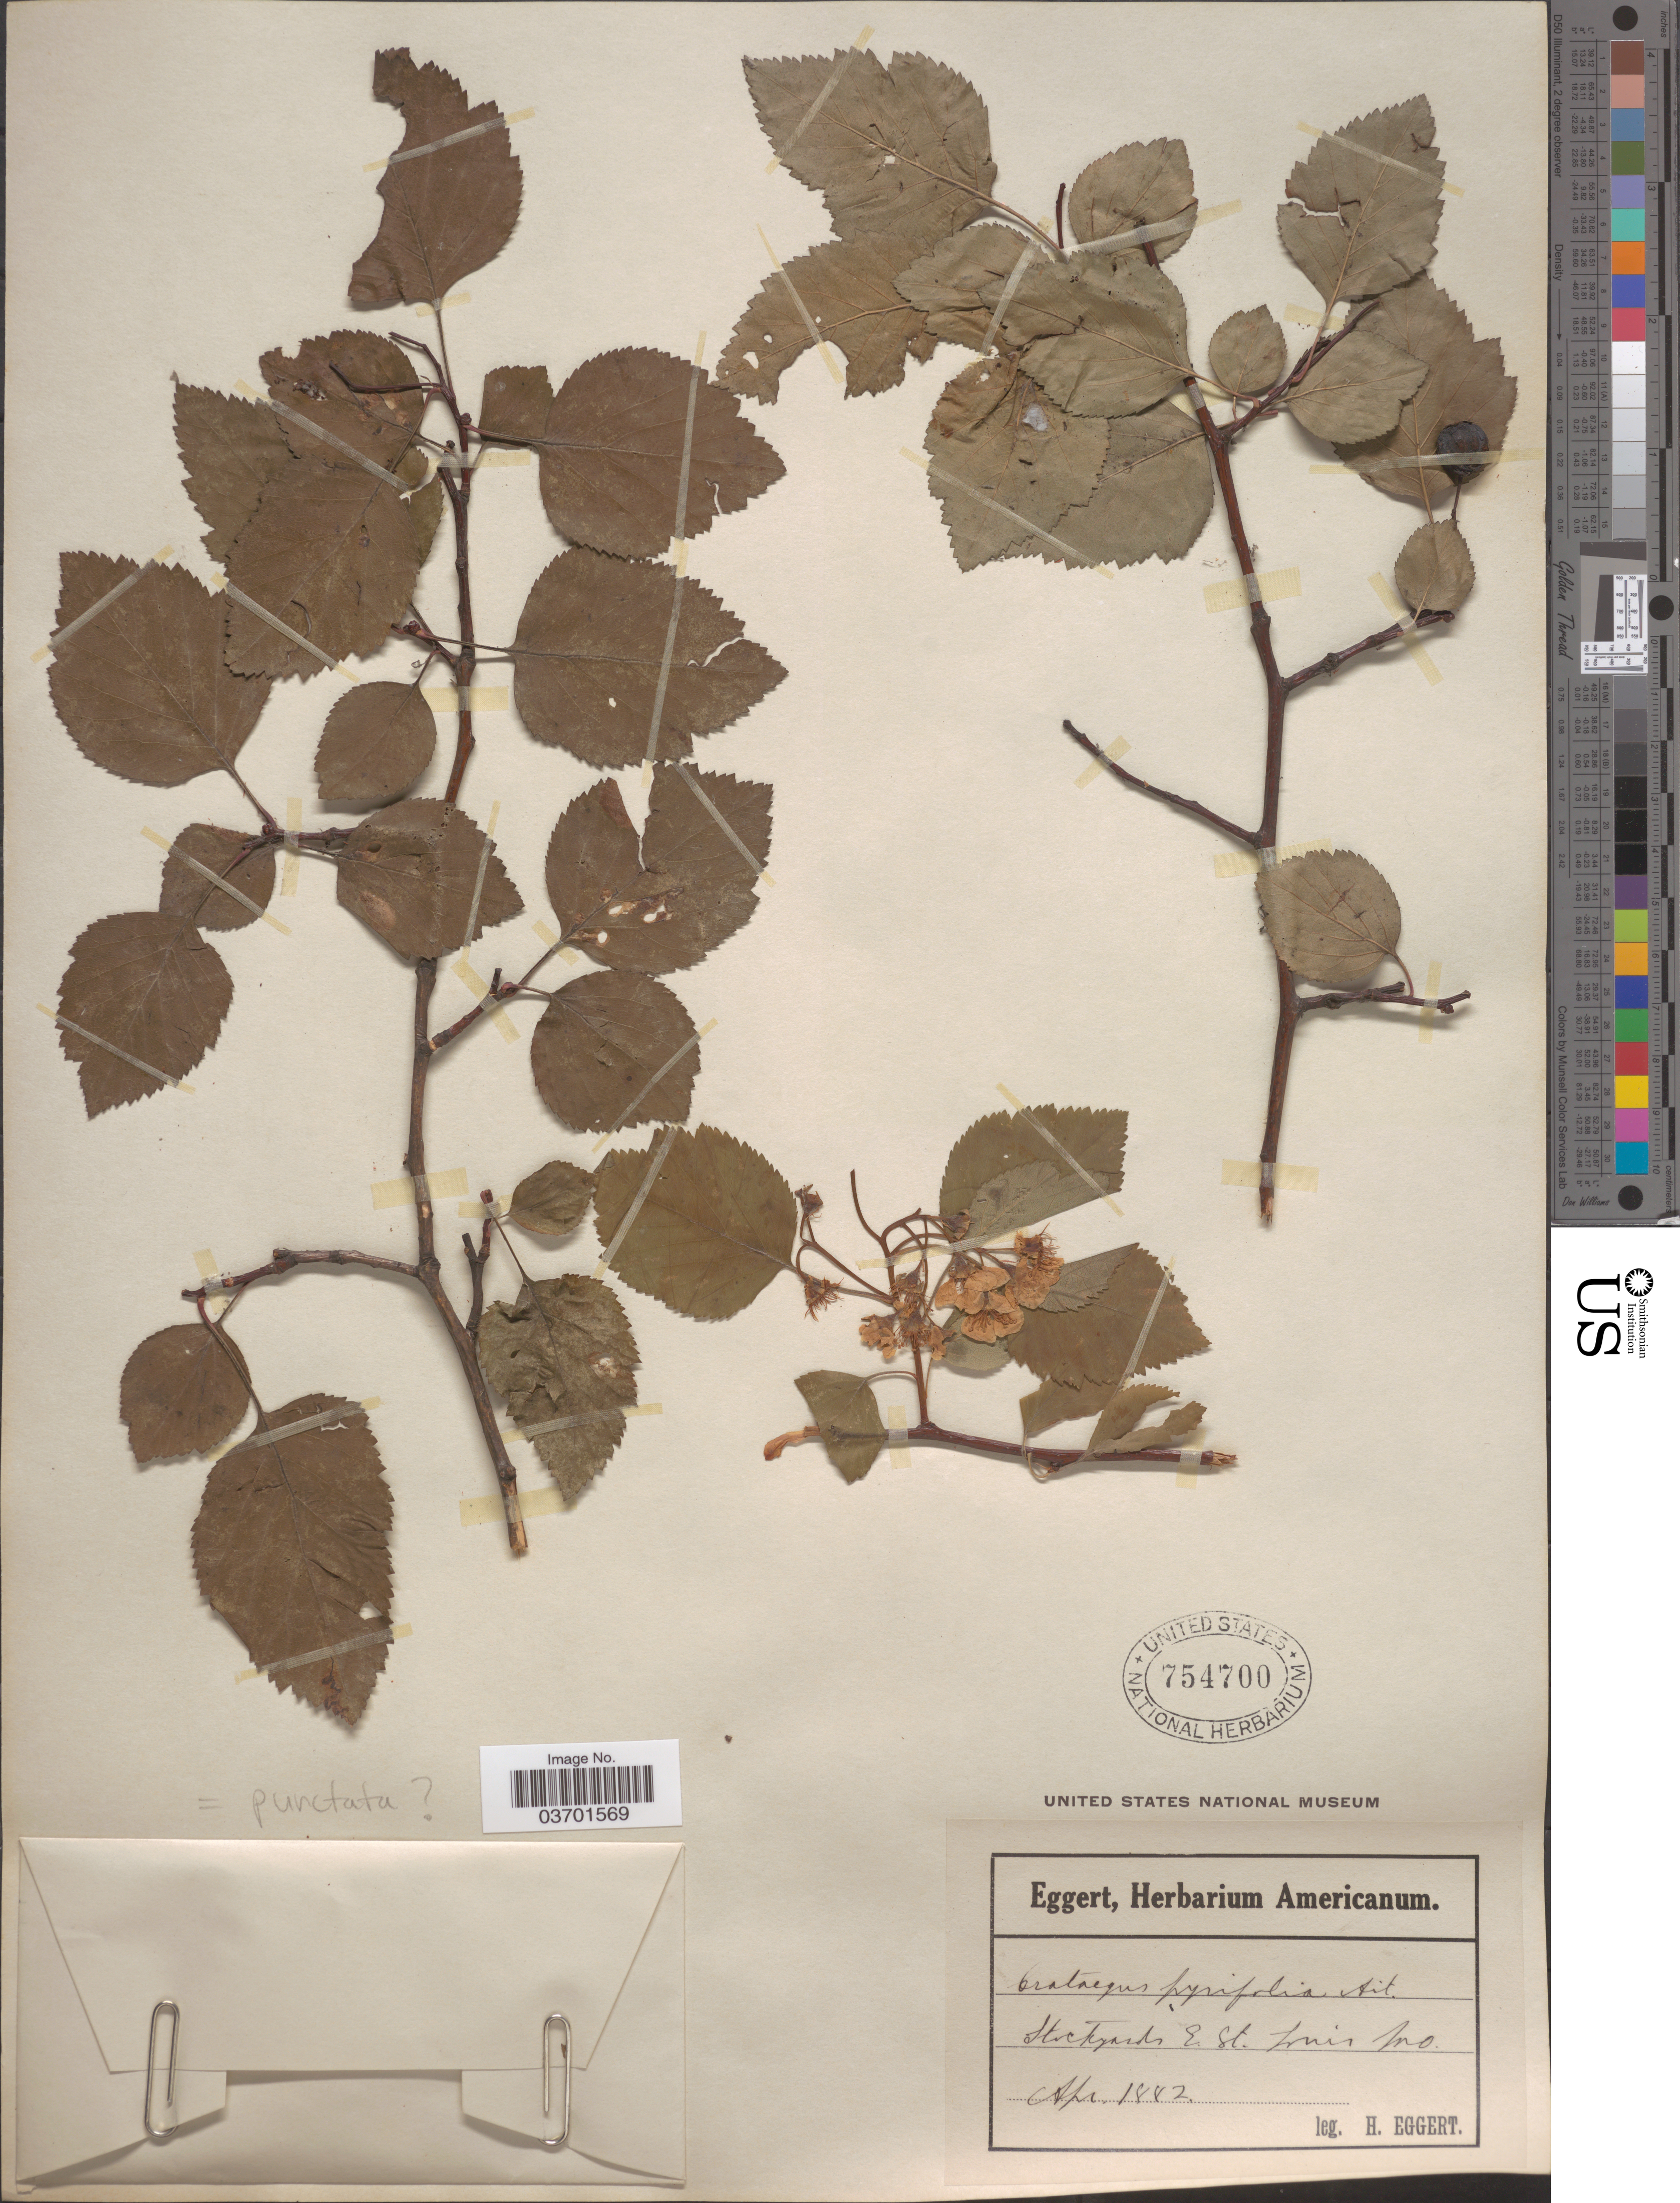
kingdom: Plantae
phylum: Tracheophyta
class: Magnoliopsida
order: Rosales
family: Rosaceae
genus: Crataegus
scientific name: Crataegus punctata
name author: Jacq.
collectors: H. Eggert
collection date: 1882-04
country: United States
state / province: Missouri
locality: Stockyards E. St. Louis.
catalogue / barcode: US 754700